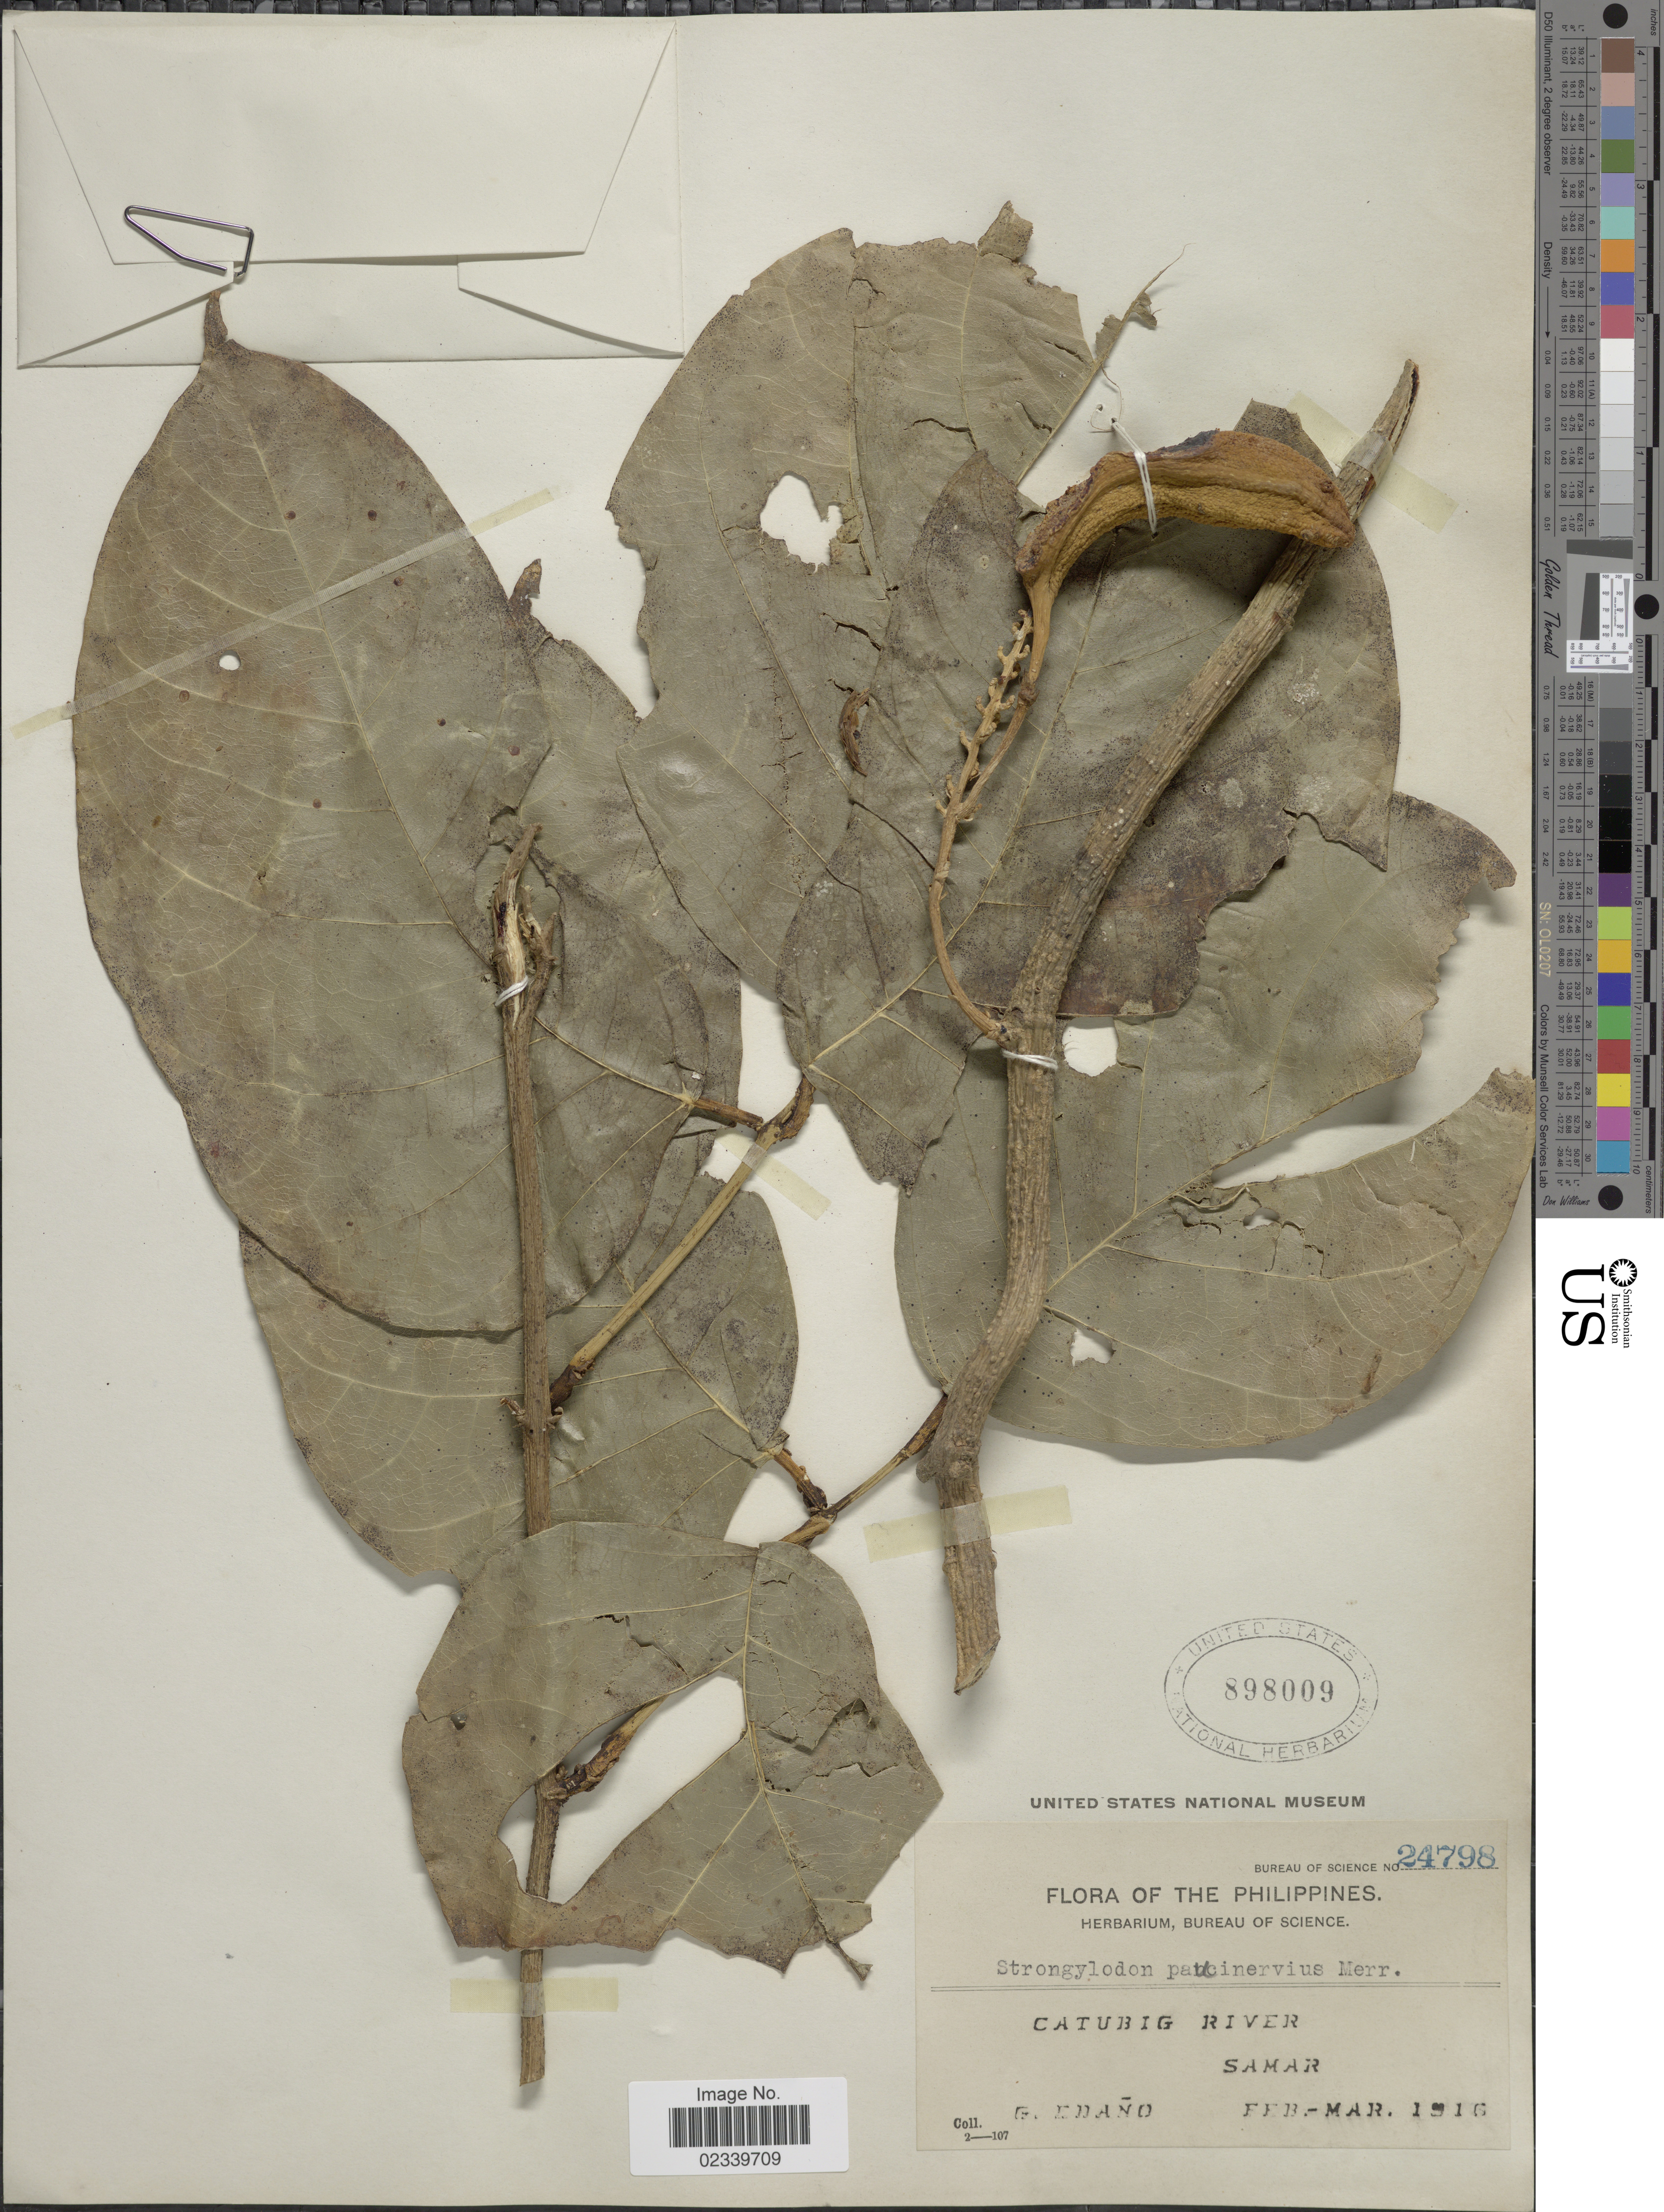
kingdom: Plantae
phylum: Tracheophyta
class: Magnoliopsida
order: Fabales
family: Fabaceae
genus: Strongylodon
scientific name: Strongylodon paucinervis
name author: Merr.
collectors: G. Edaño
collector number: Bureau of Science 24798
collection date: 1916-02/1916-03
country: Philippines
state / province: Eastern Visayas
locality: Catubig River, Samar.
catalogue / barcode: US 898009